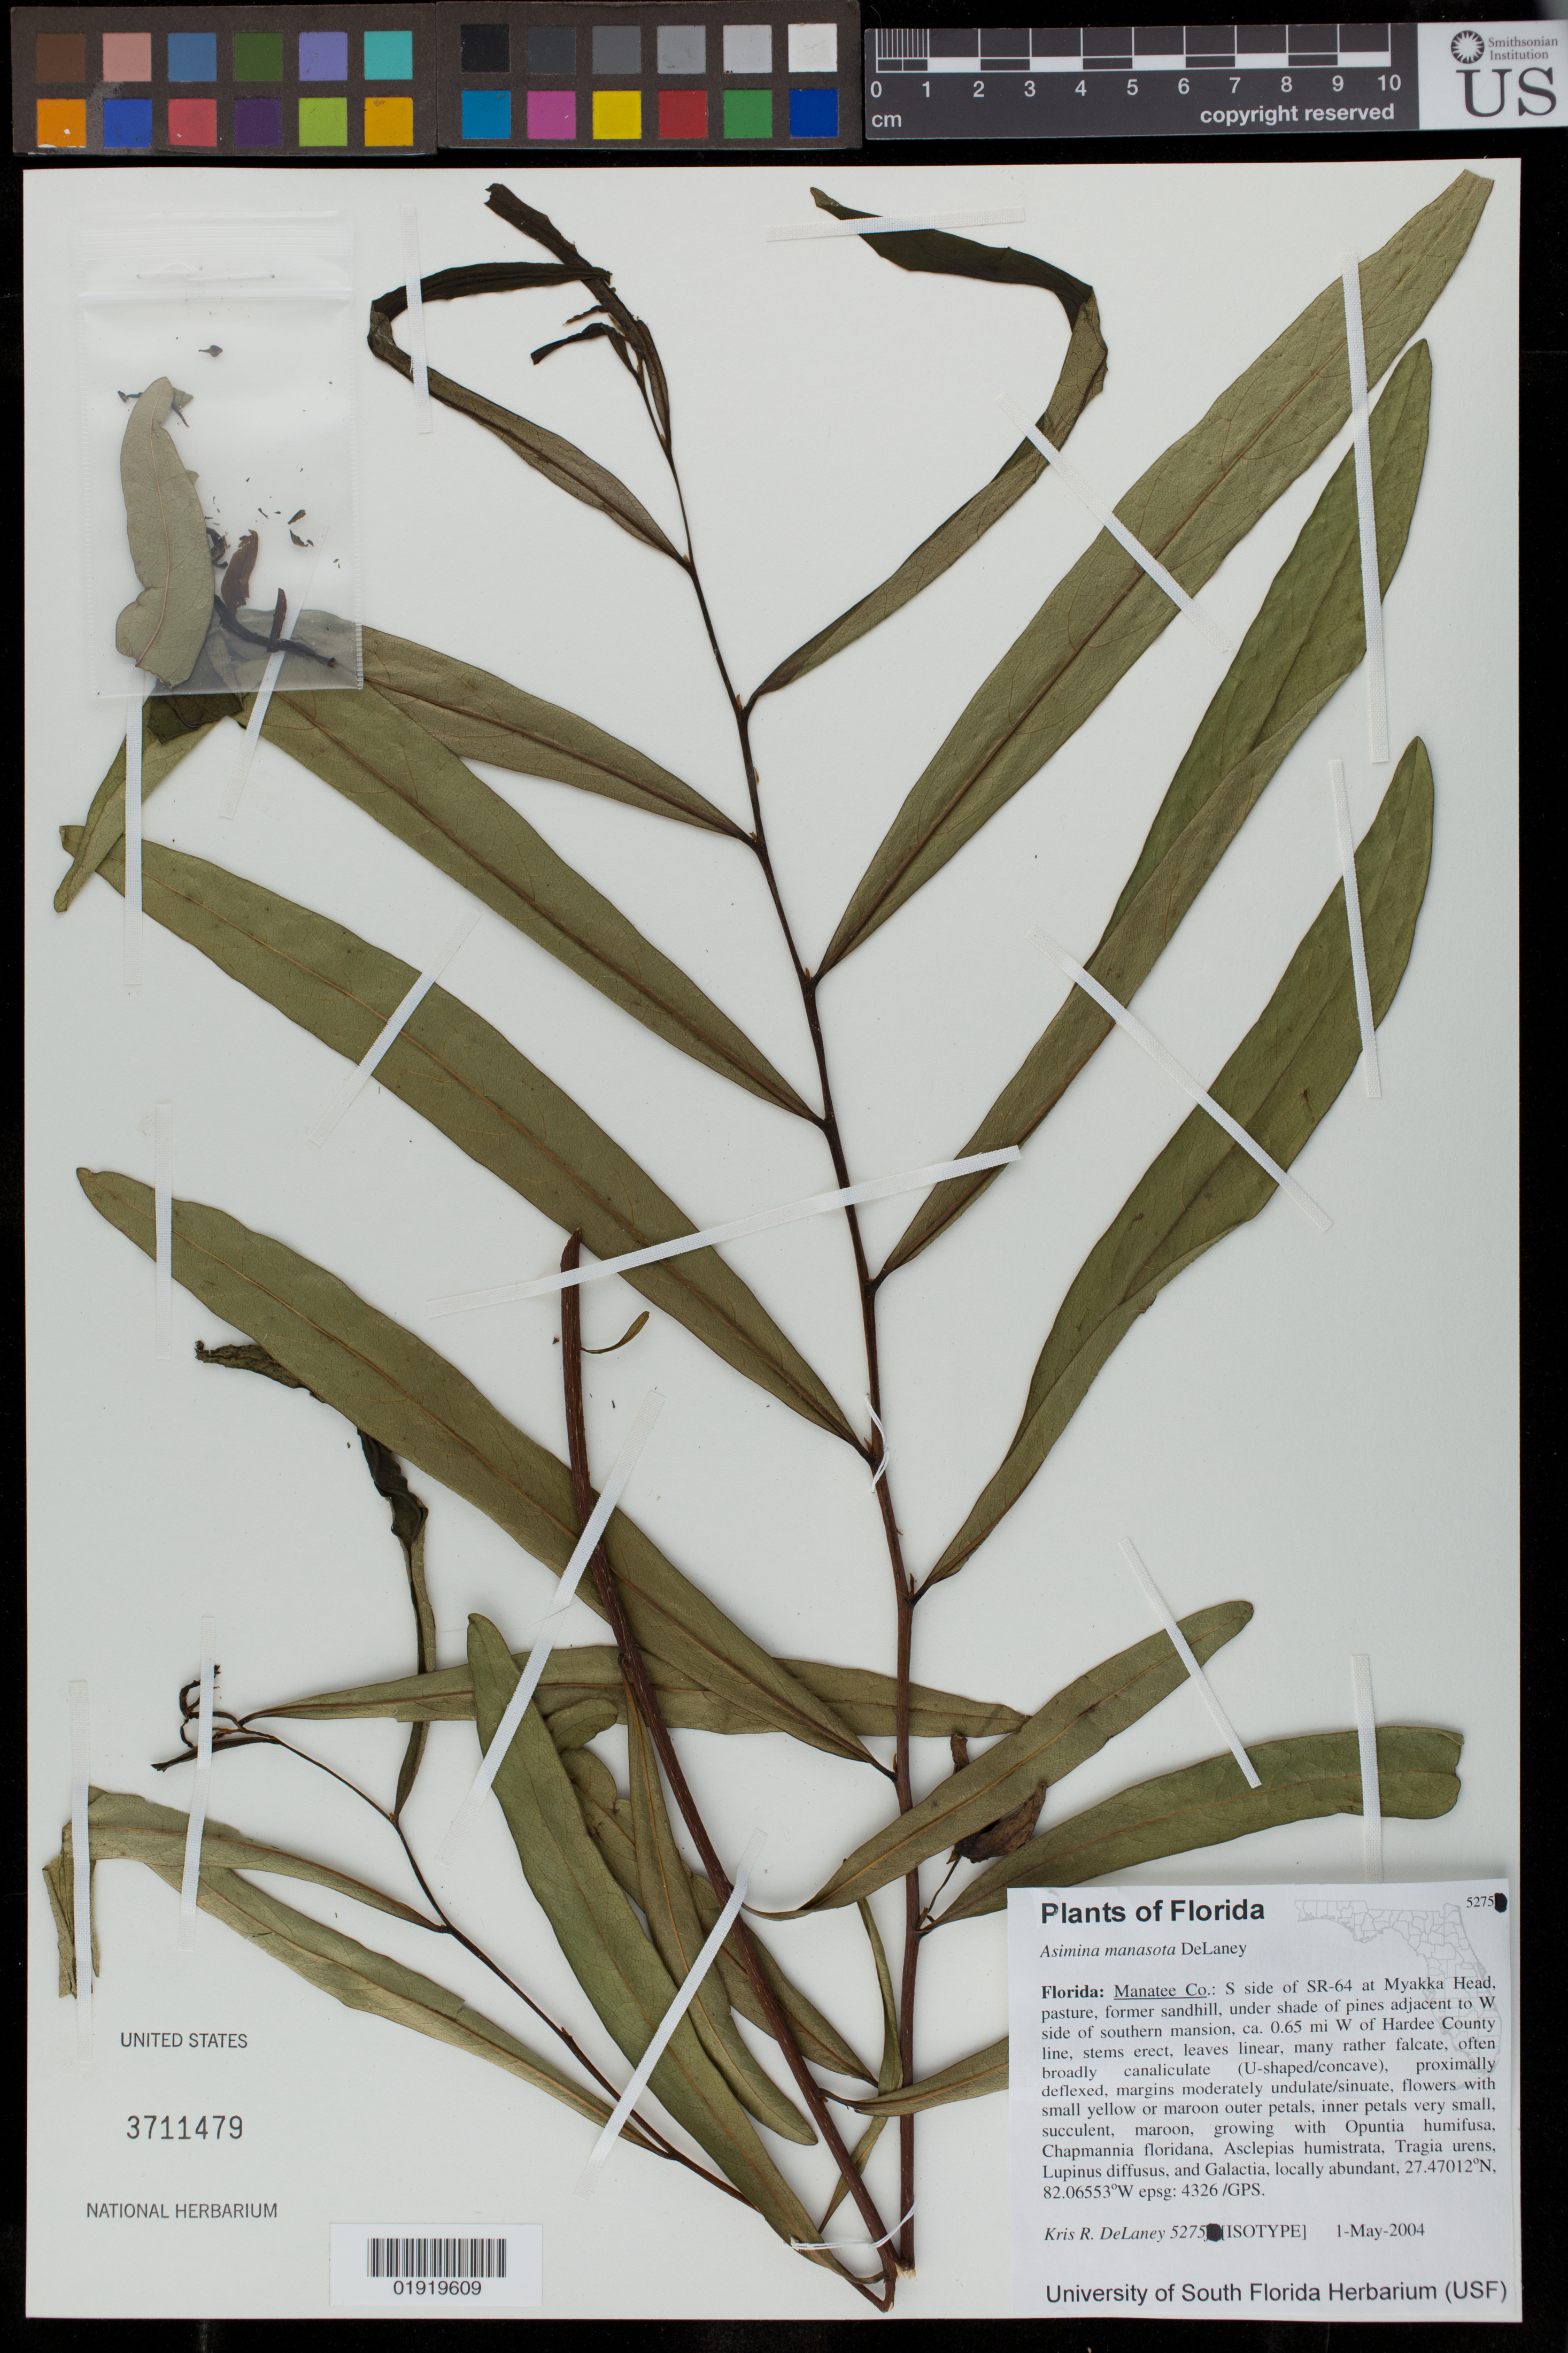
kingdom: Plantae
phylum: Tracheophyta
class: Magnoliopsida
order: Magnoliales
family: Annonaceae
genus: Asimina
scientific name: Asimina manasota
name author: DeLaney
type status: Isotype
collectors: K. R. DeLaney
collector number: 5275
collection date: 2004-05-01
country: United States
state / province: Florida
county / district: Manatee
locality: Manatee Co.: S side of SR-64 at Myakka Head, ca. 0.65 mi W of Hardee County line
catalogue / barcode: US 3711479